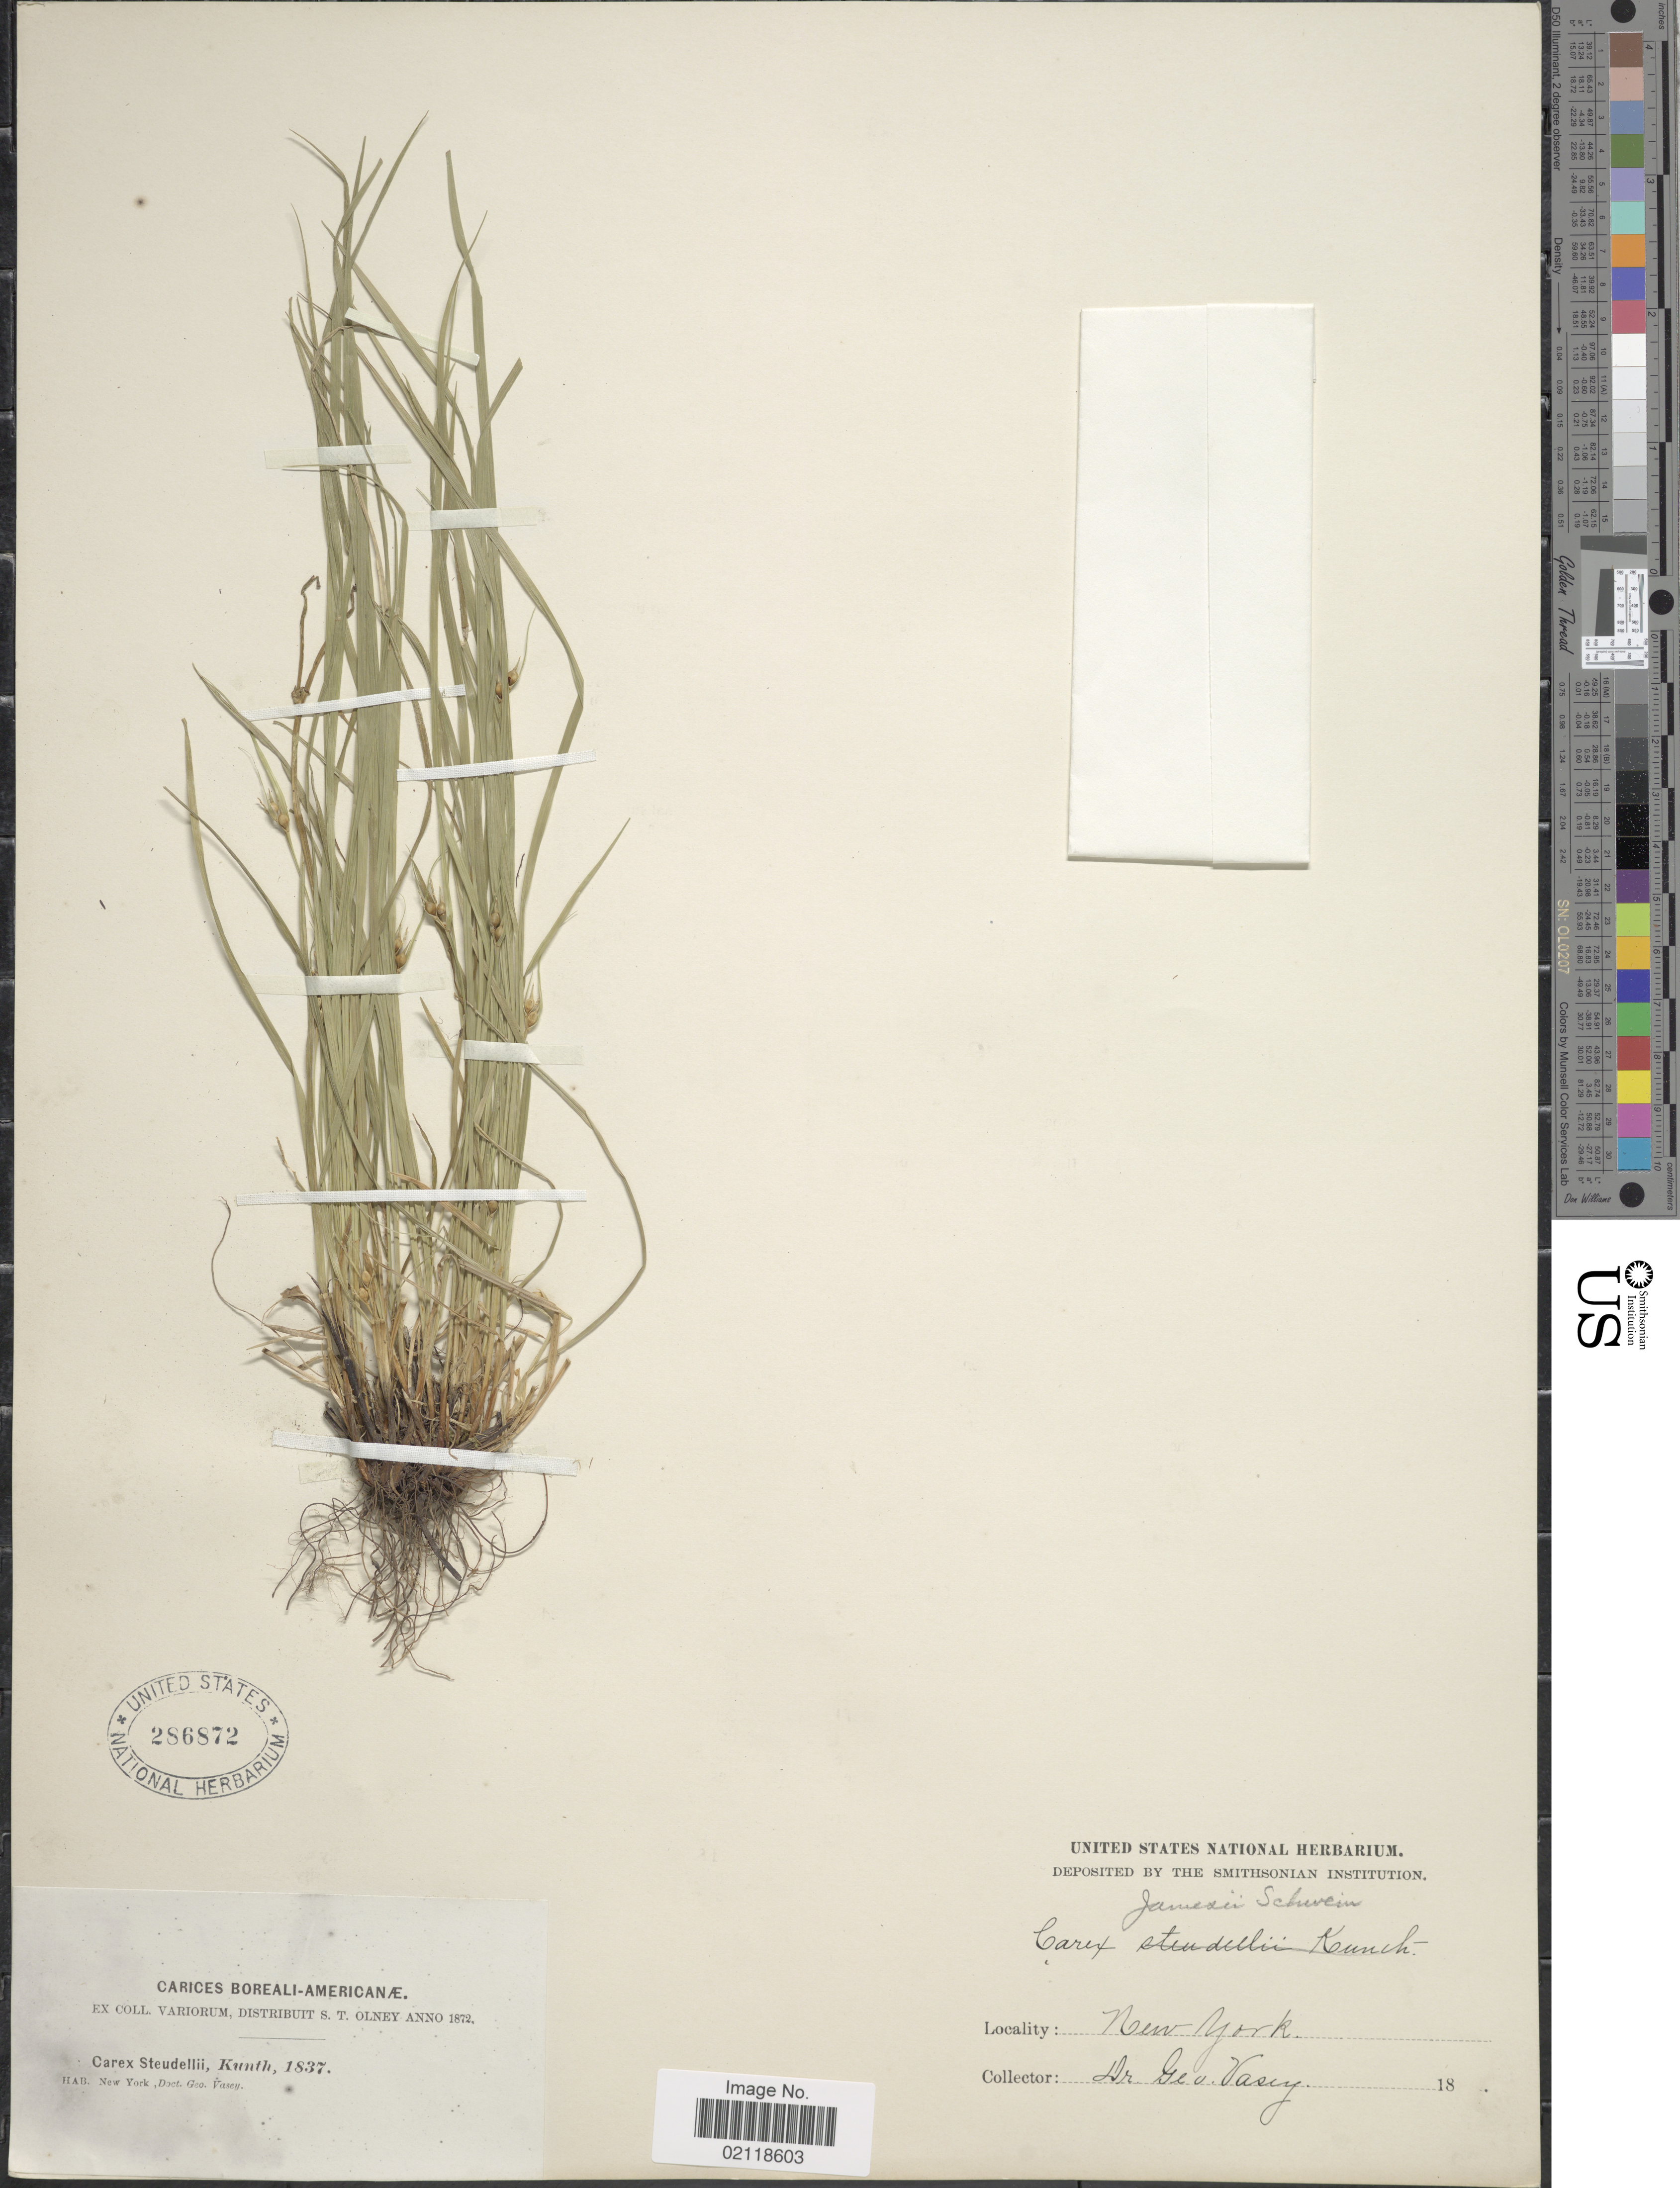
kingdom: Plantae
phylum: Tracheophyta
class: Liliopsida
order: Poales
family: Cyperaceae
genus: Carex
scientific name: Carex jamesii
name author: Schwein.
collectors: G. Vasey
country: United States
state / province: New York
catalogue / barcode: US 286872